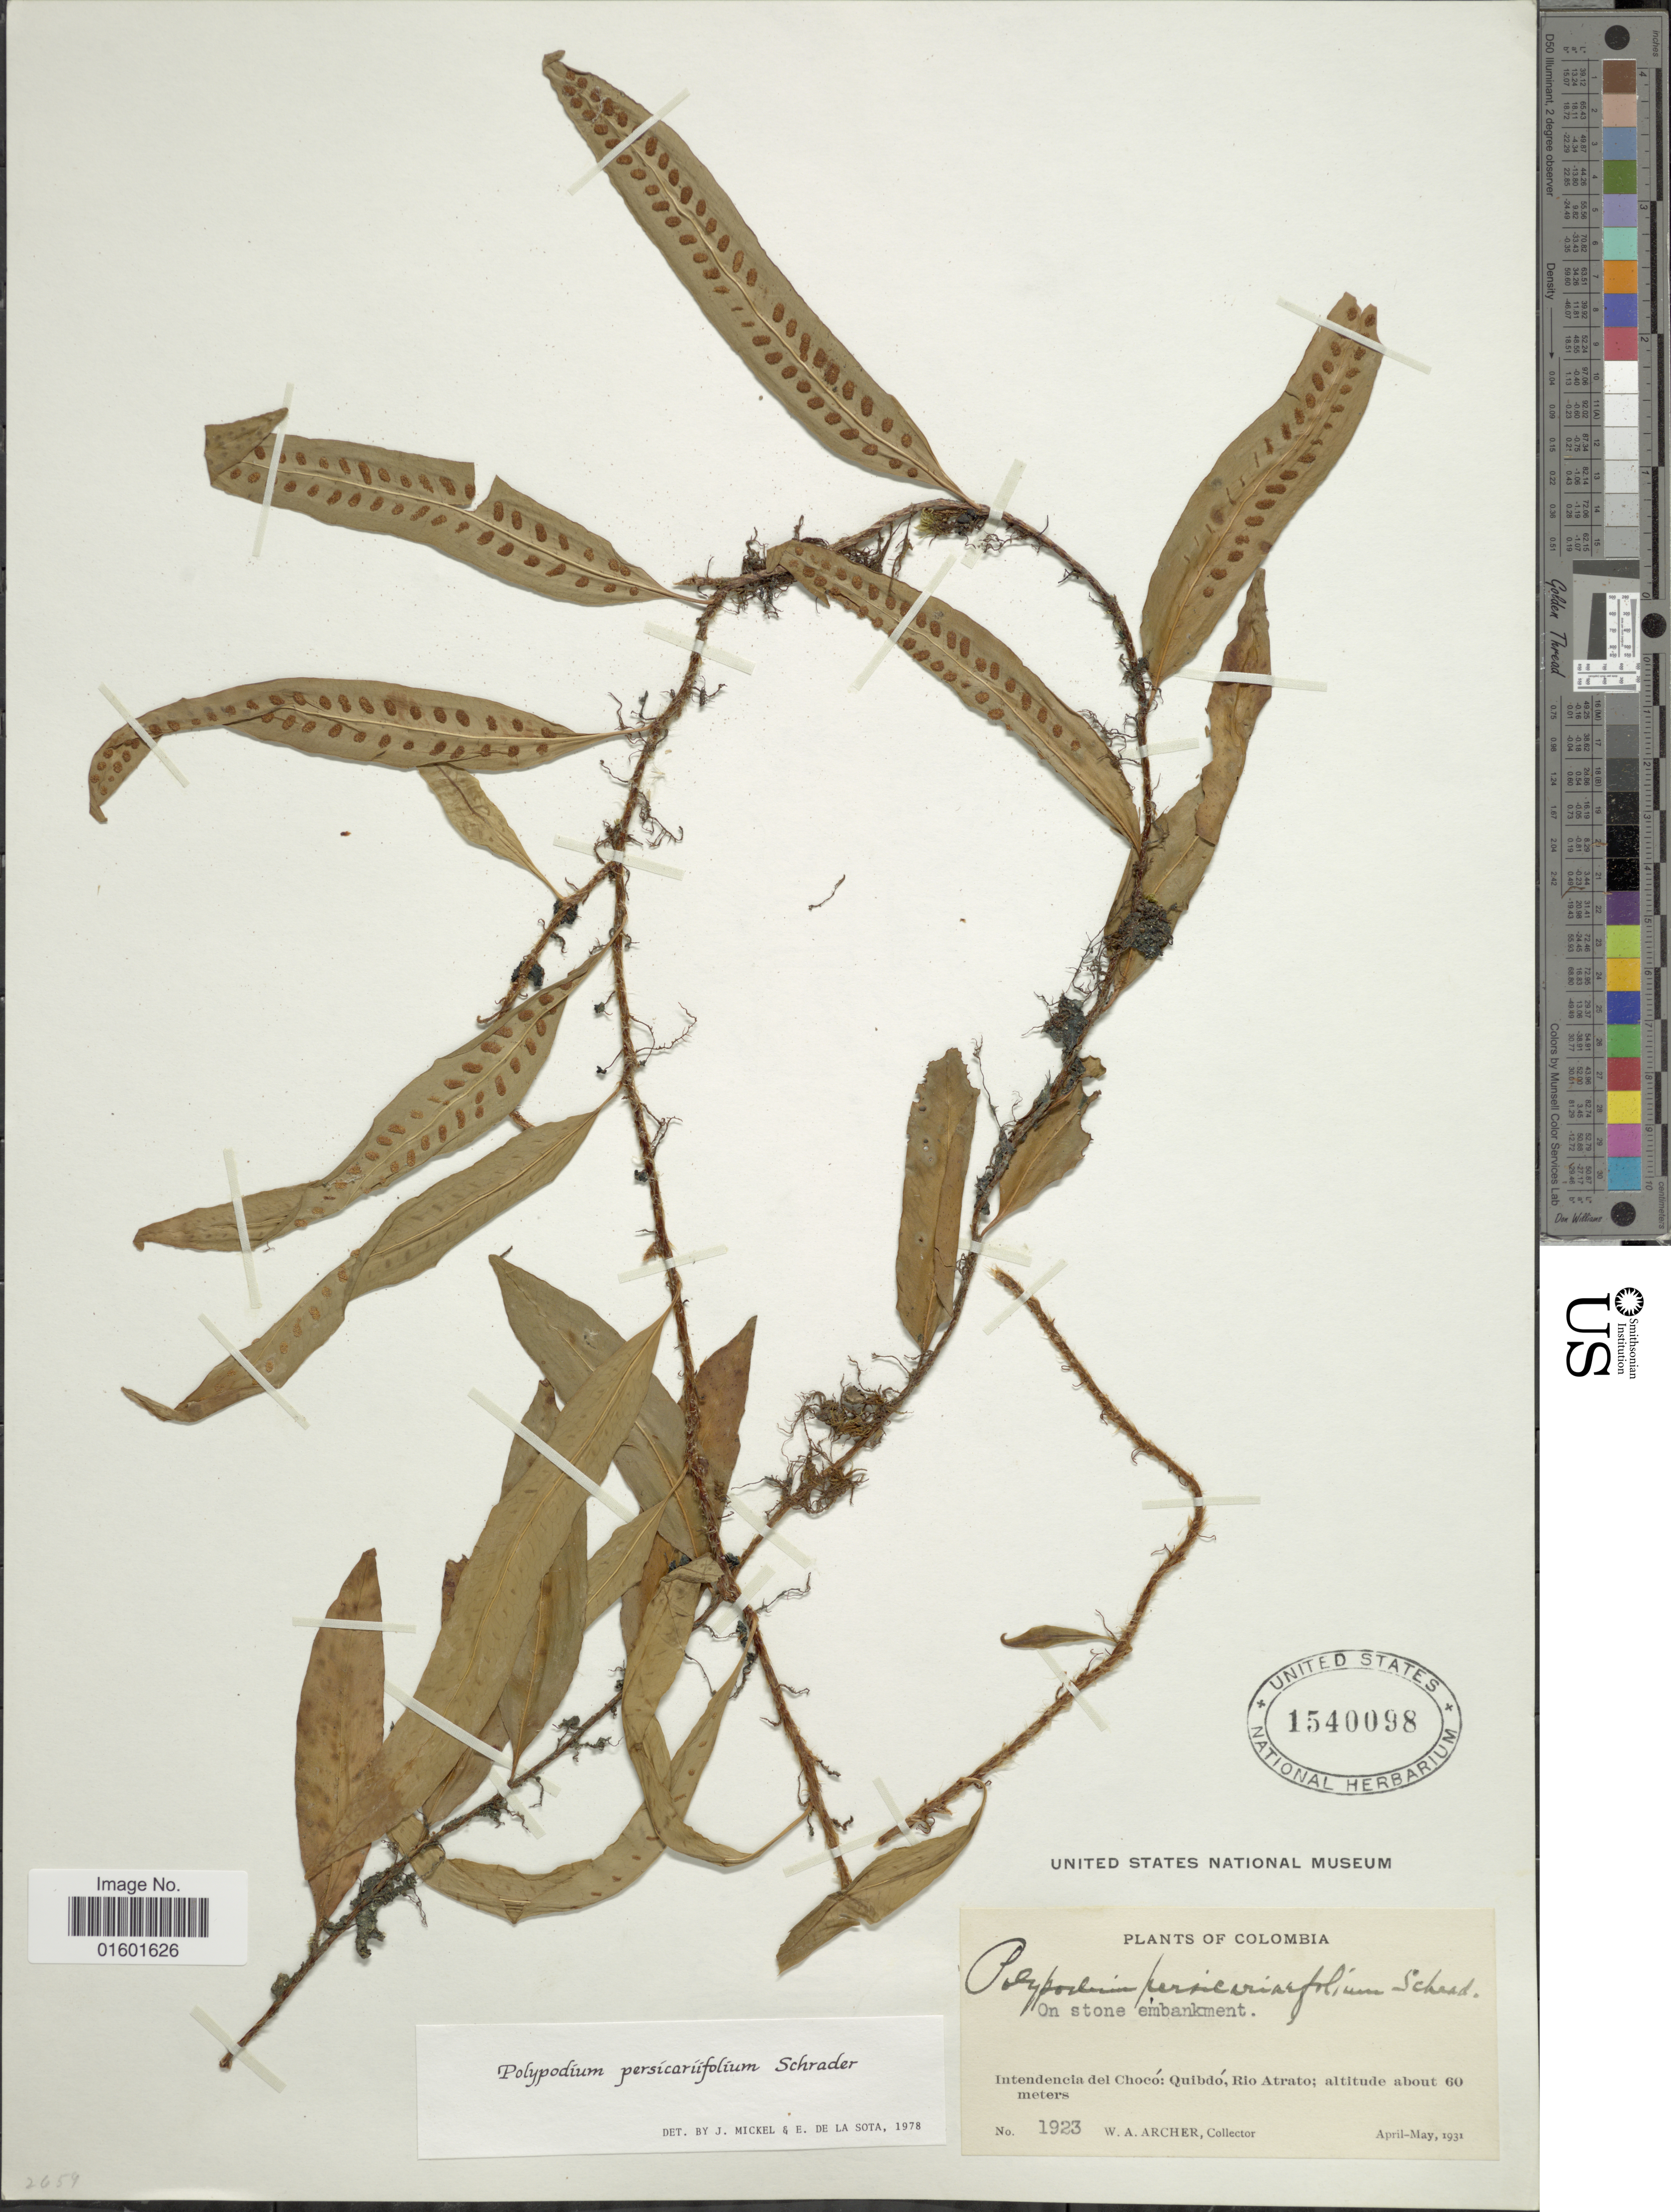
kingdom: Plantae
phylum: Tracheophyta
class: Polypodiopsida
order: Polypodiales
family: Polypodiaceae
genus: Microgramma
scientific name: Microgramma persicariifolia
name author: (Schrad.) C. Presl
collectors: W. A. Archer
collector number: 1923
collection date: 1931-04/1931-05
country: Colombia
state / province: Chocó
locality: Quibodi, Rio Atrato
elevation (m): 60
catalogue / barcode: US 1540098